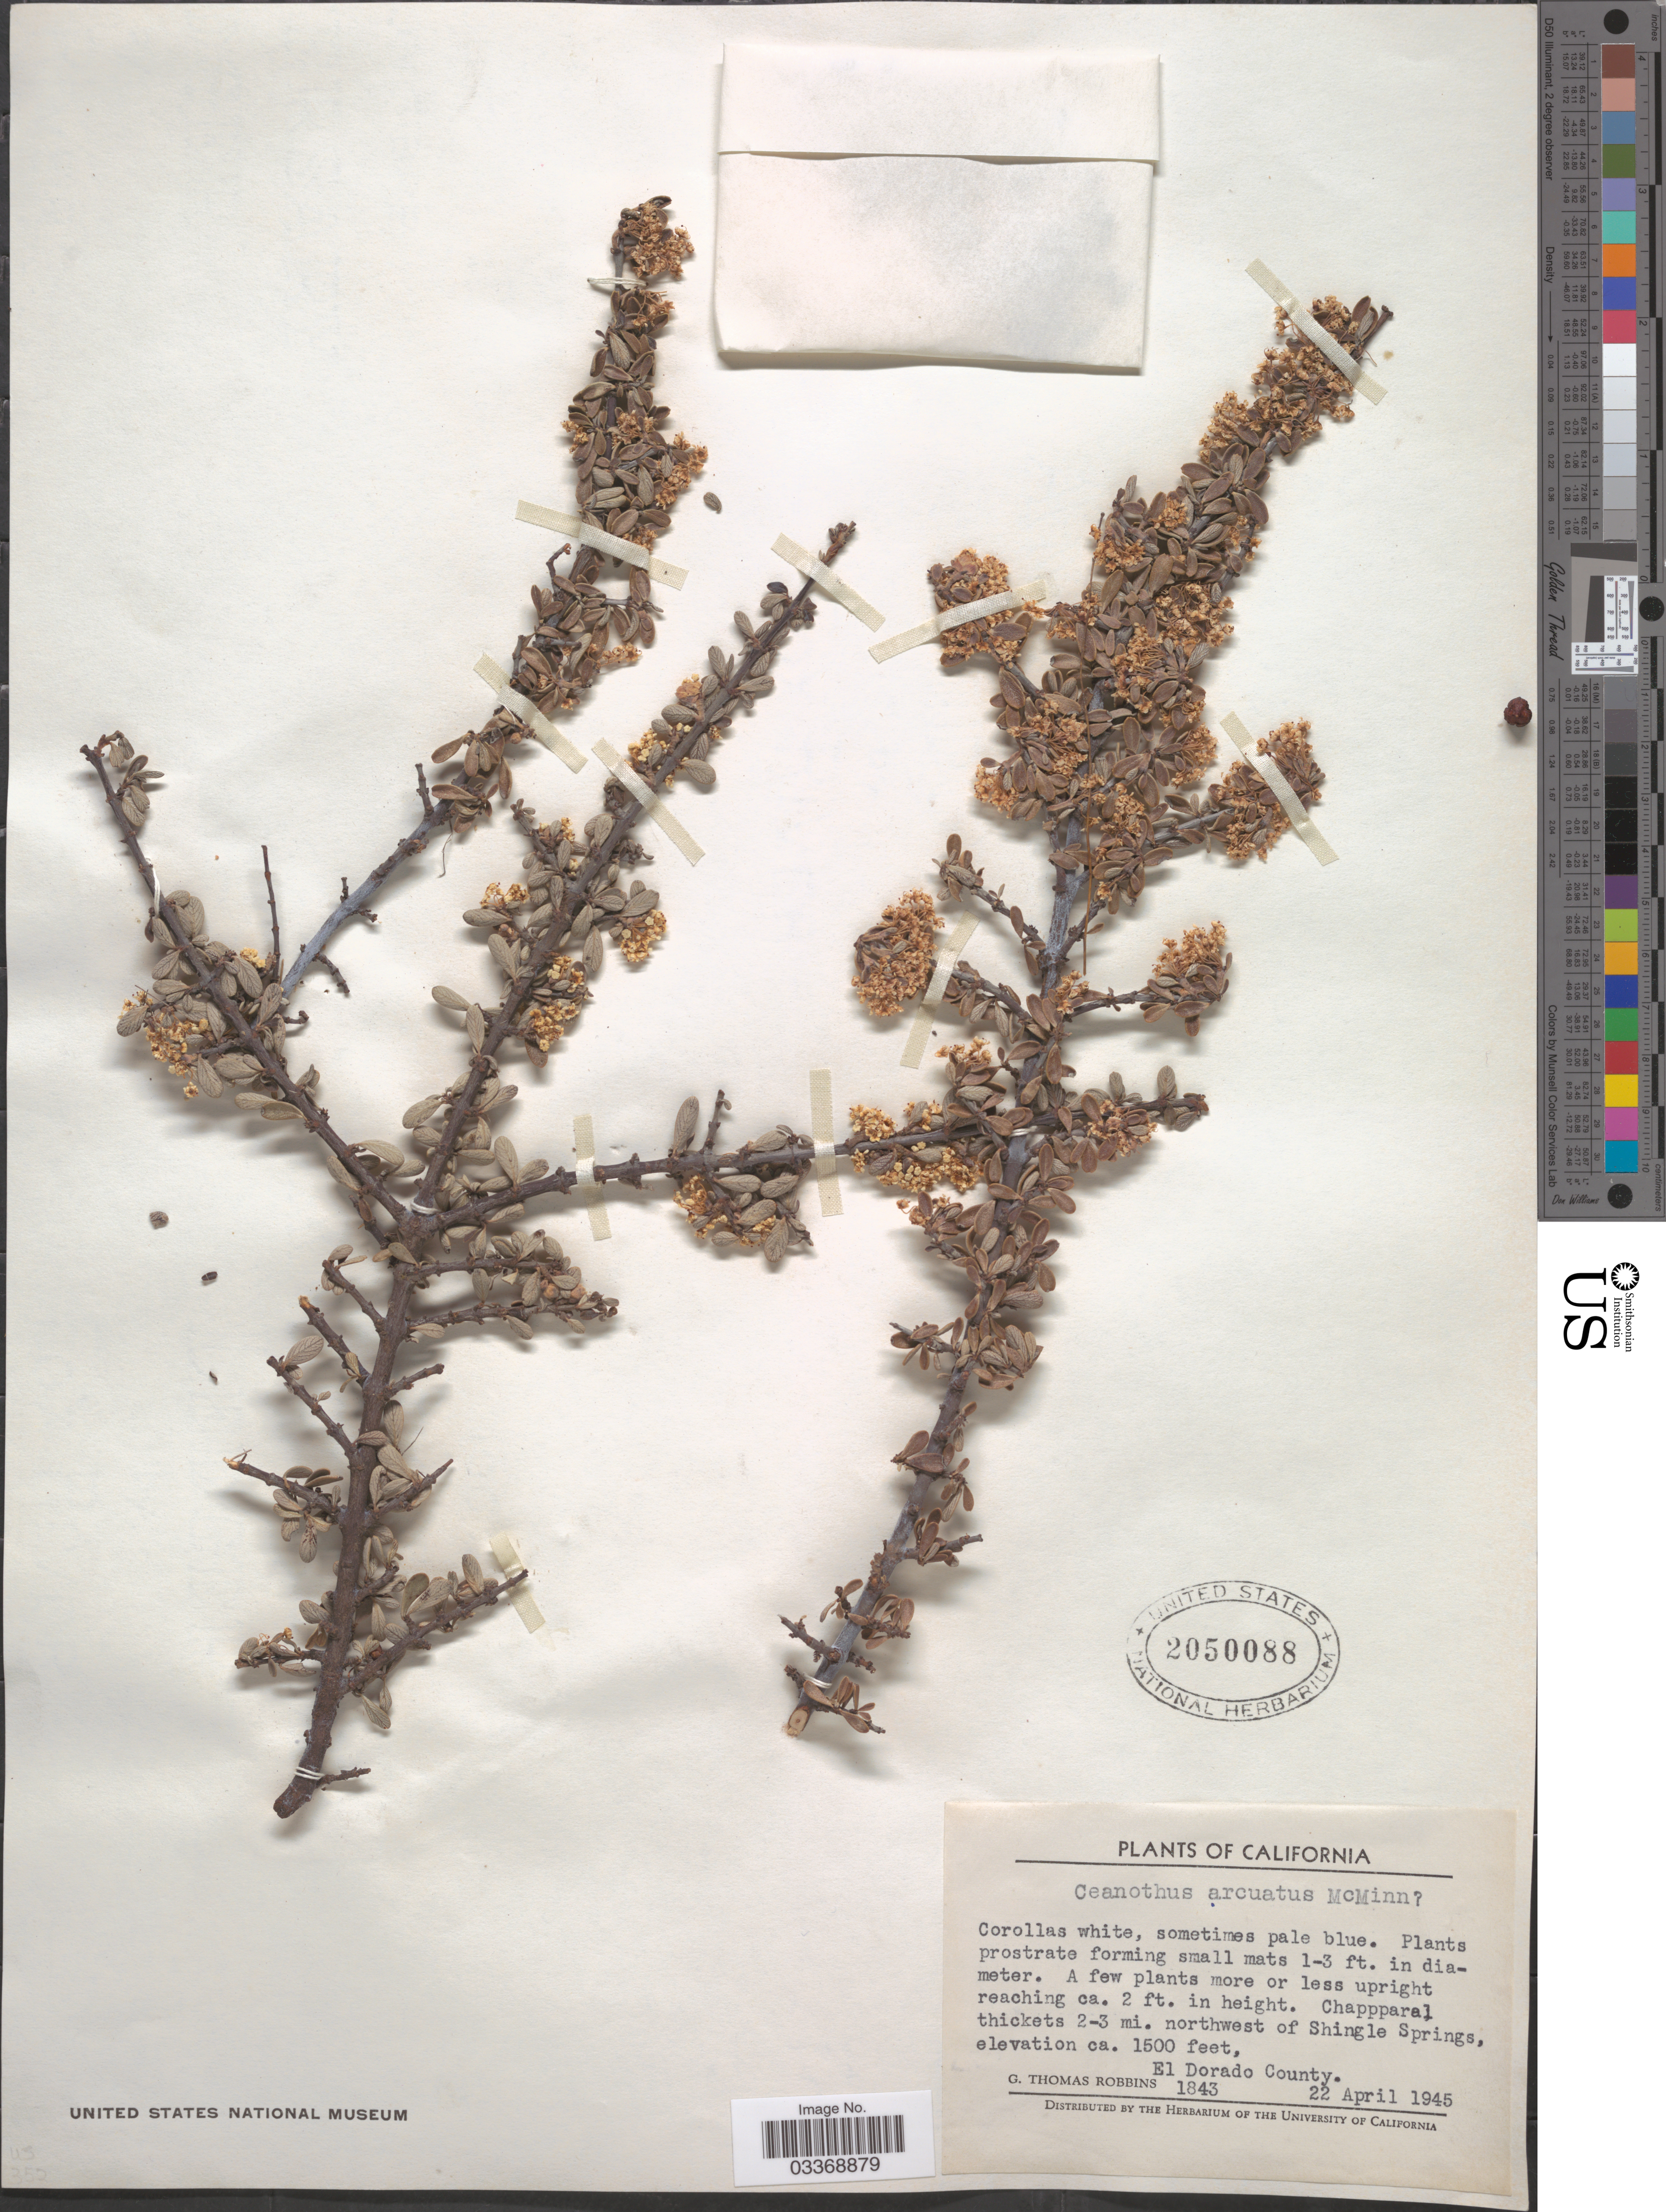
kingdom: Plantae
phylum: Tracheophyta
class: Magnoliopsida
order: Rosales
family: Rhamnaceae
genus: Ceanothus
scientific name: Ceanothus arcuatus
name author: McMinn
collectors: G. T. Robbins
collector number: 1843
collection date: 1945-04-22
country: United States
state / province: California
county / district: El Dorado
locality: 2-3 mi. northwest of Shingle Springs, El Dorado County.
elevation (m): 457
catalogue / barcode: US 2050088